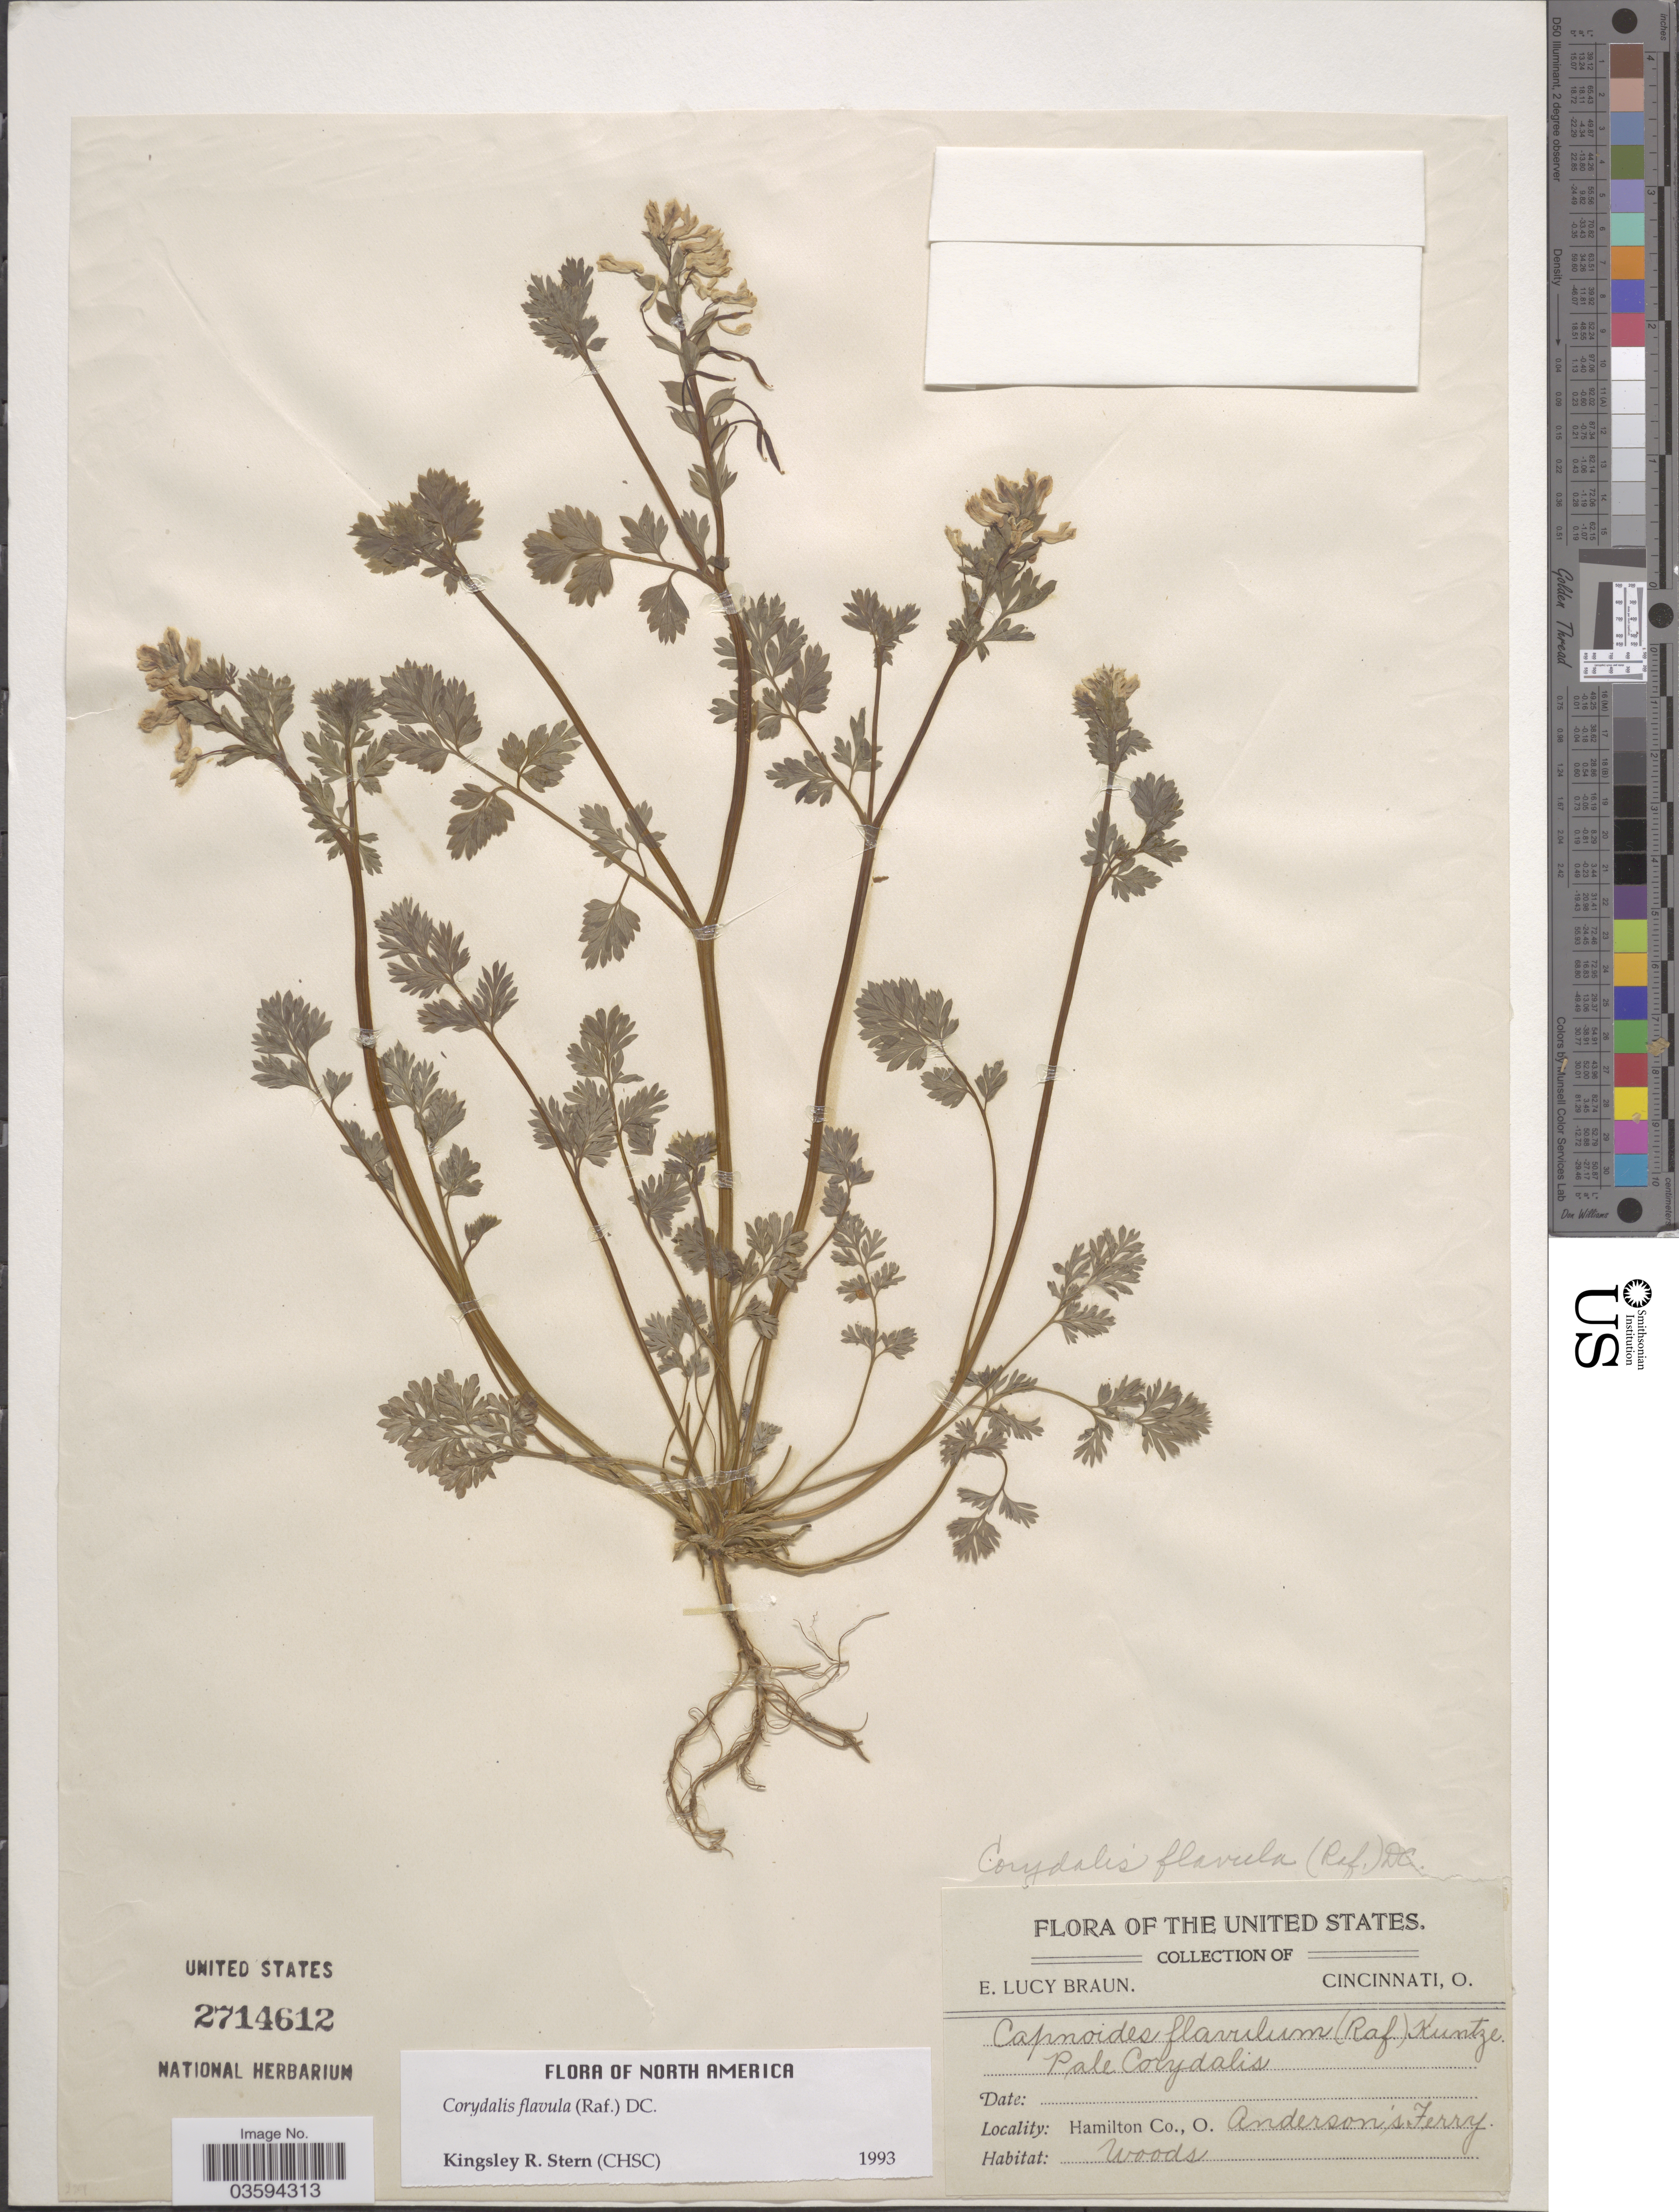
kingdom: Plantae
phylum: Tracheophyta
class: Magnoliopsida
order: Ranunculales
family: Papaveraceae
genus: Corydalis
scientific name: Corydalis flavula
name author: (Raf.) DC.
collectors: E. L. Braun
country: United States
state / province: Ohio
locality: Hamilton Co., Anderson's Ferry.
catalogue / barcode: US 2714612